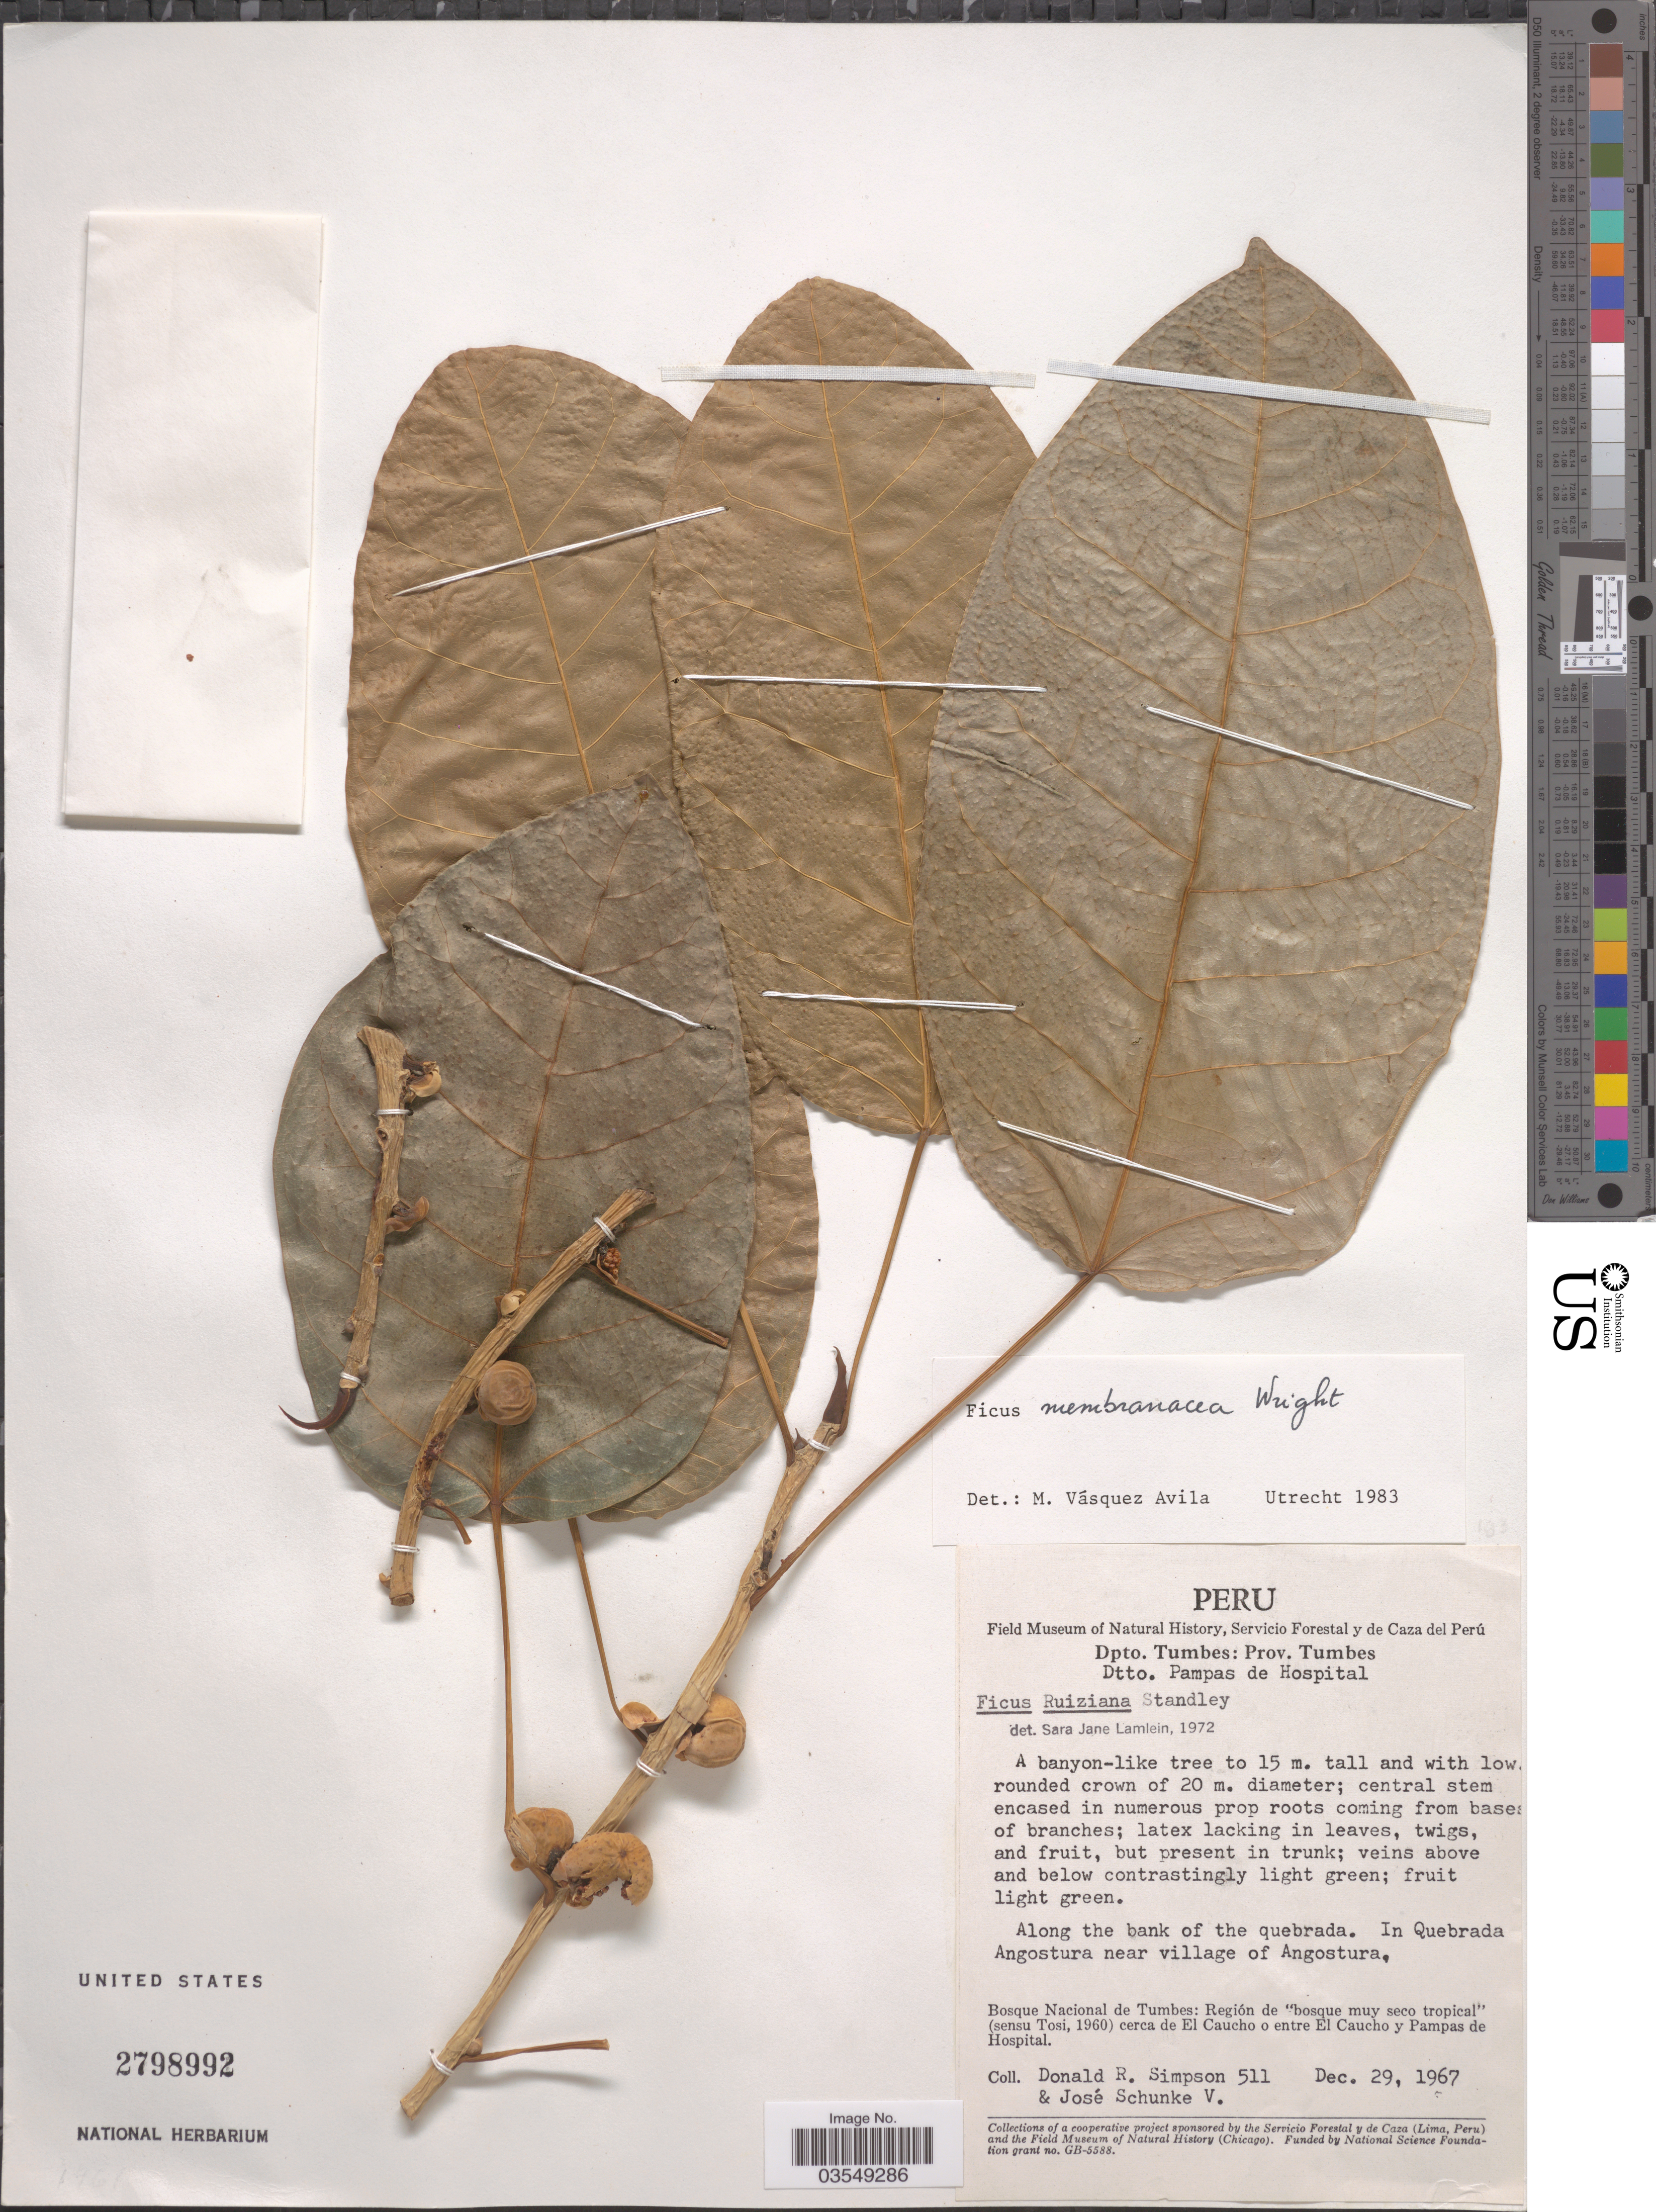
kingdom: Plantae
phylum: Tracheophyta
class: Magnoliopsida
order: Rosales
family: Moraceae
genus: Ficus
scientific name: Ficus ruiziana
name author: Standl. in J.F. Macbr.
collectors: D. R. Simpson & J. Schunke Vigo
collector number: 511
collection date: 1967-12-29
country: Peru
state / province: Tumbes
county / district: Tumbes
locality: Dpto. Tumbes: Prov. Tumbes. Dtto. Pampas de Hospital. Along the bank of the quebrada. In Quebrada Angostura near village of Angostura. Bosque Nacional de Tumbes: Región de "bosque muy seco tropical" (sensu Tosi, 1960) cerca de El Caucho o entre El Caucho y Pampas de Hospital.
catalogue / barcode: US 2798992